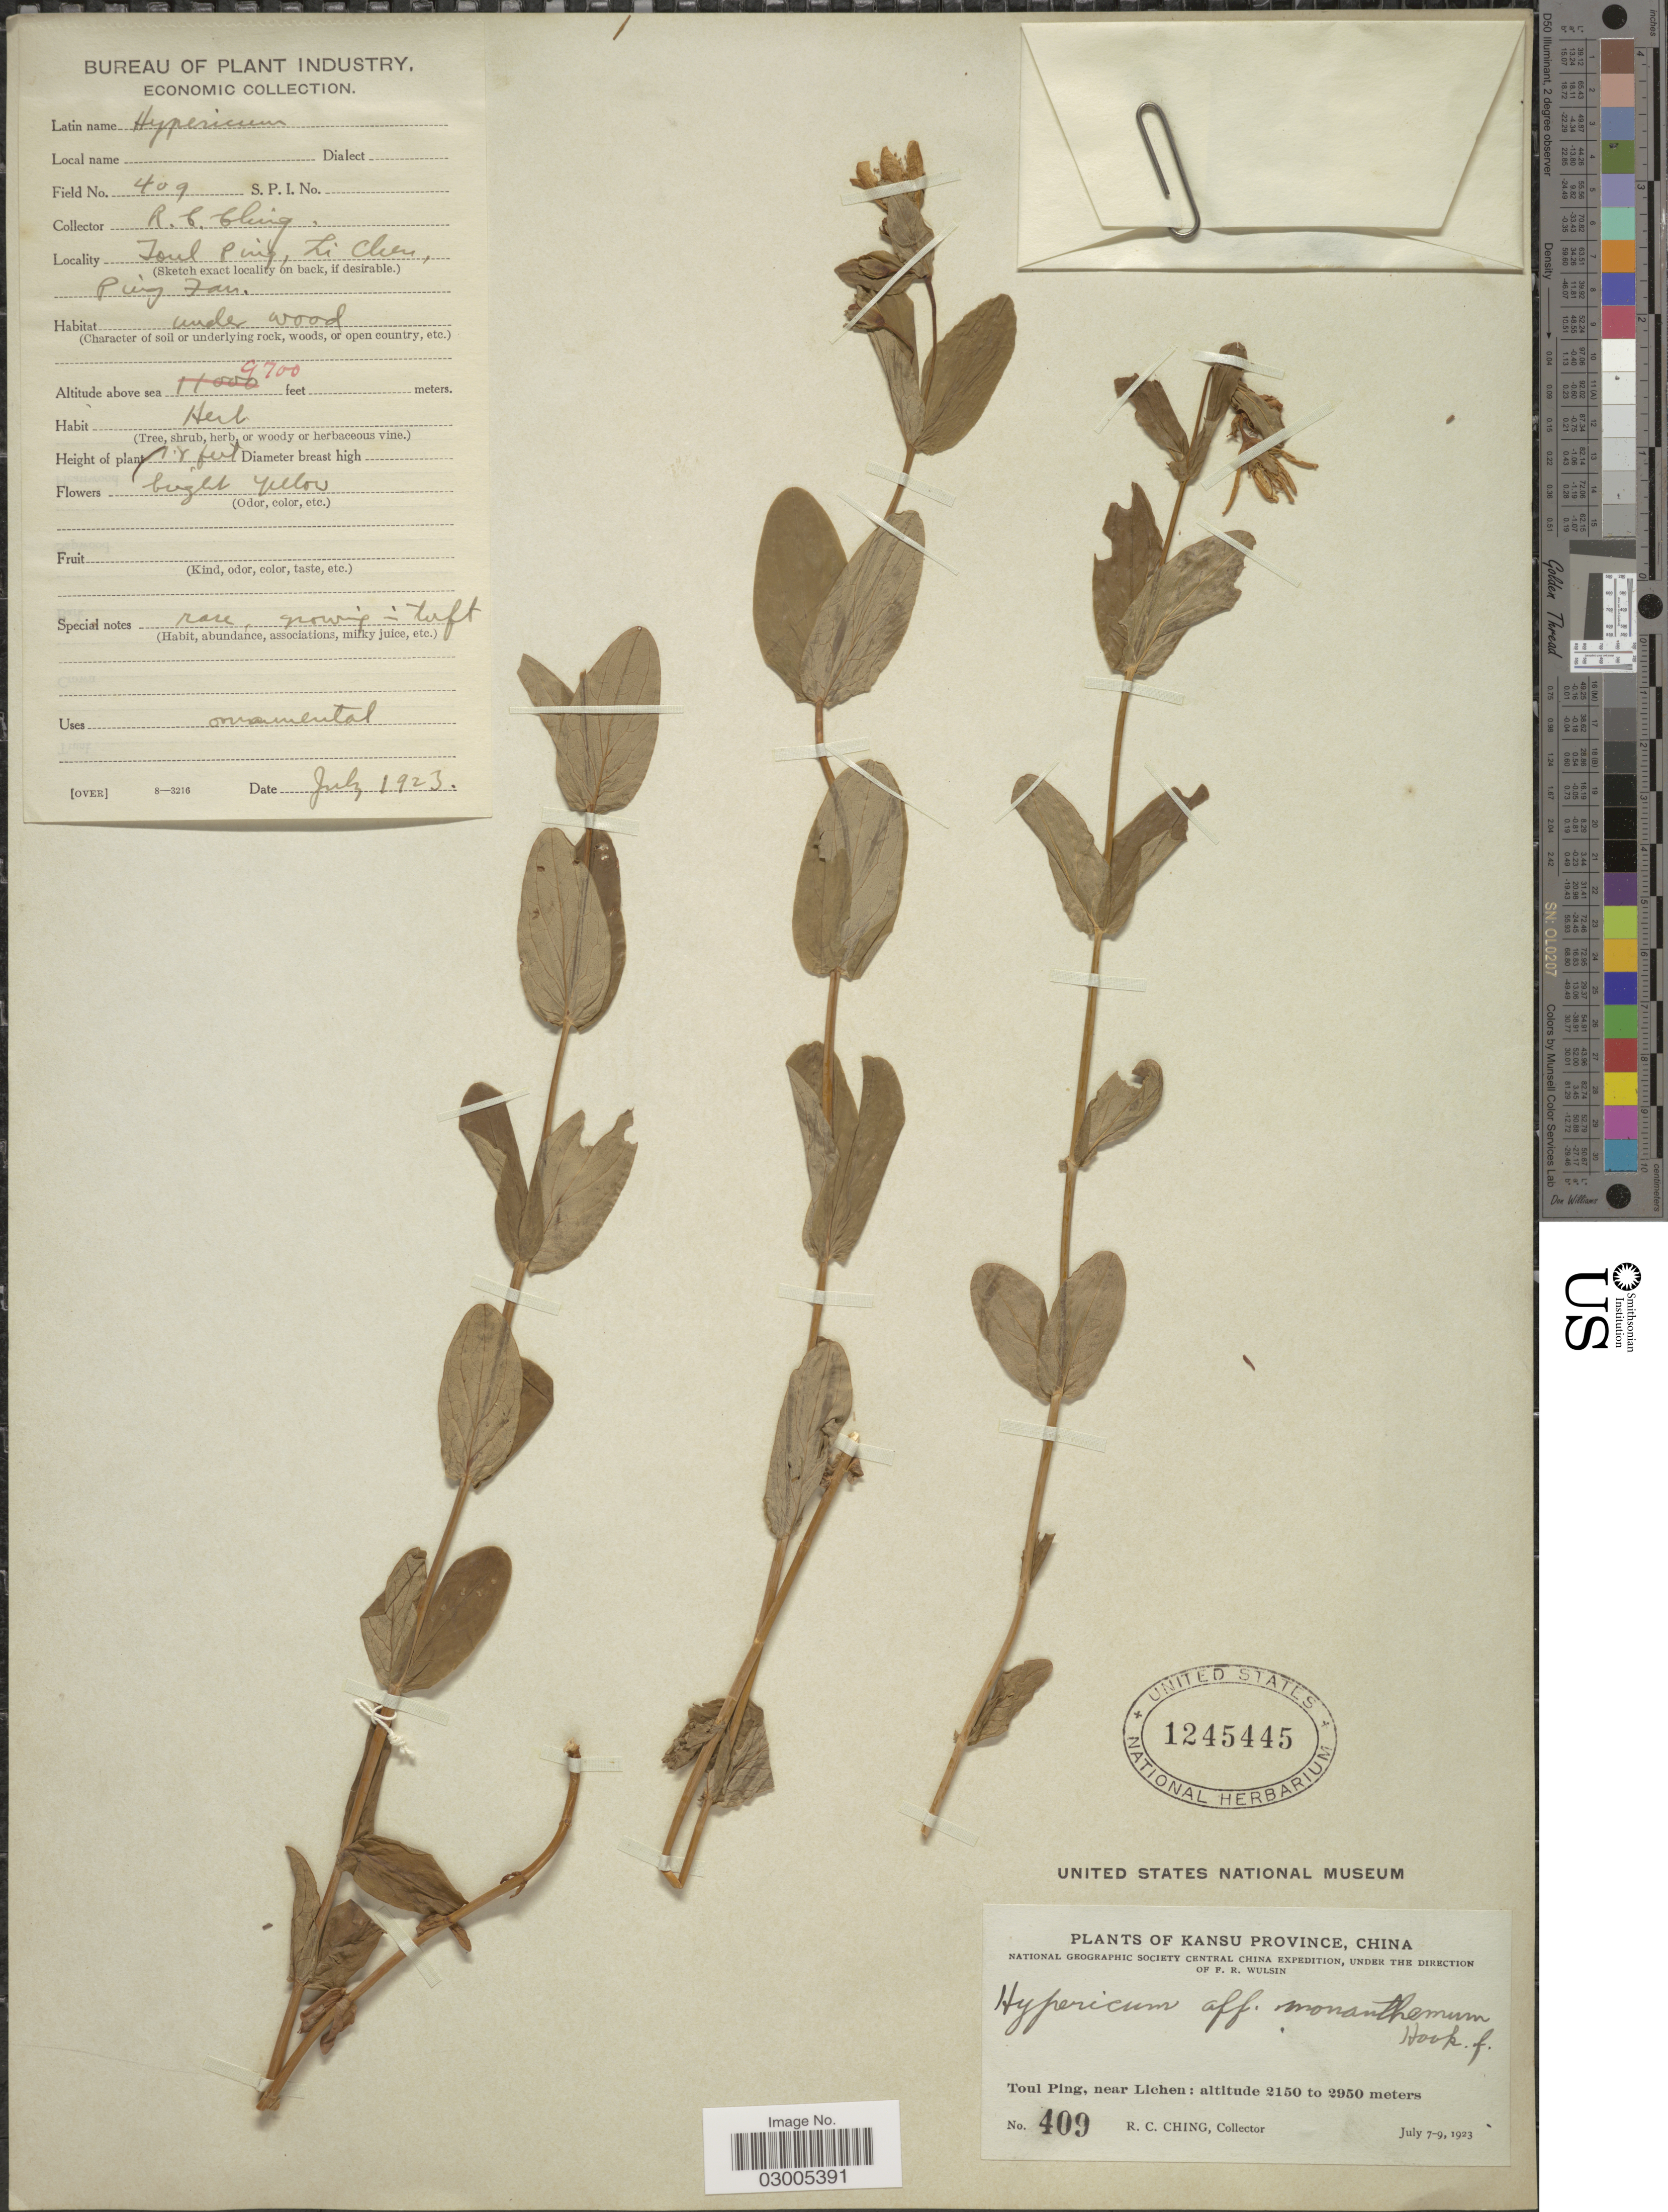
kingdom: Plantae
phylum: Tracheophyta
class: Magnoliopsida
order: Malpighiales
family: Hypericaceae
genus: Hypericum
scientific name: Hypericum monanthemum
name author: Hook. f. & Thomson ex Dyer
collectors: R. C. Ching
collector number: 409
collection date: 1923-07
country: China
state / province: Gansu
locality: Toul Ping, near Lichen. Ping Fan. Kansu Province.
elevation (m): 2957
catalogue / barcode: US 1245445